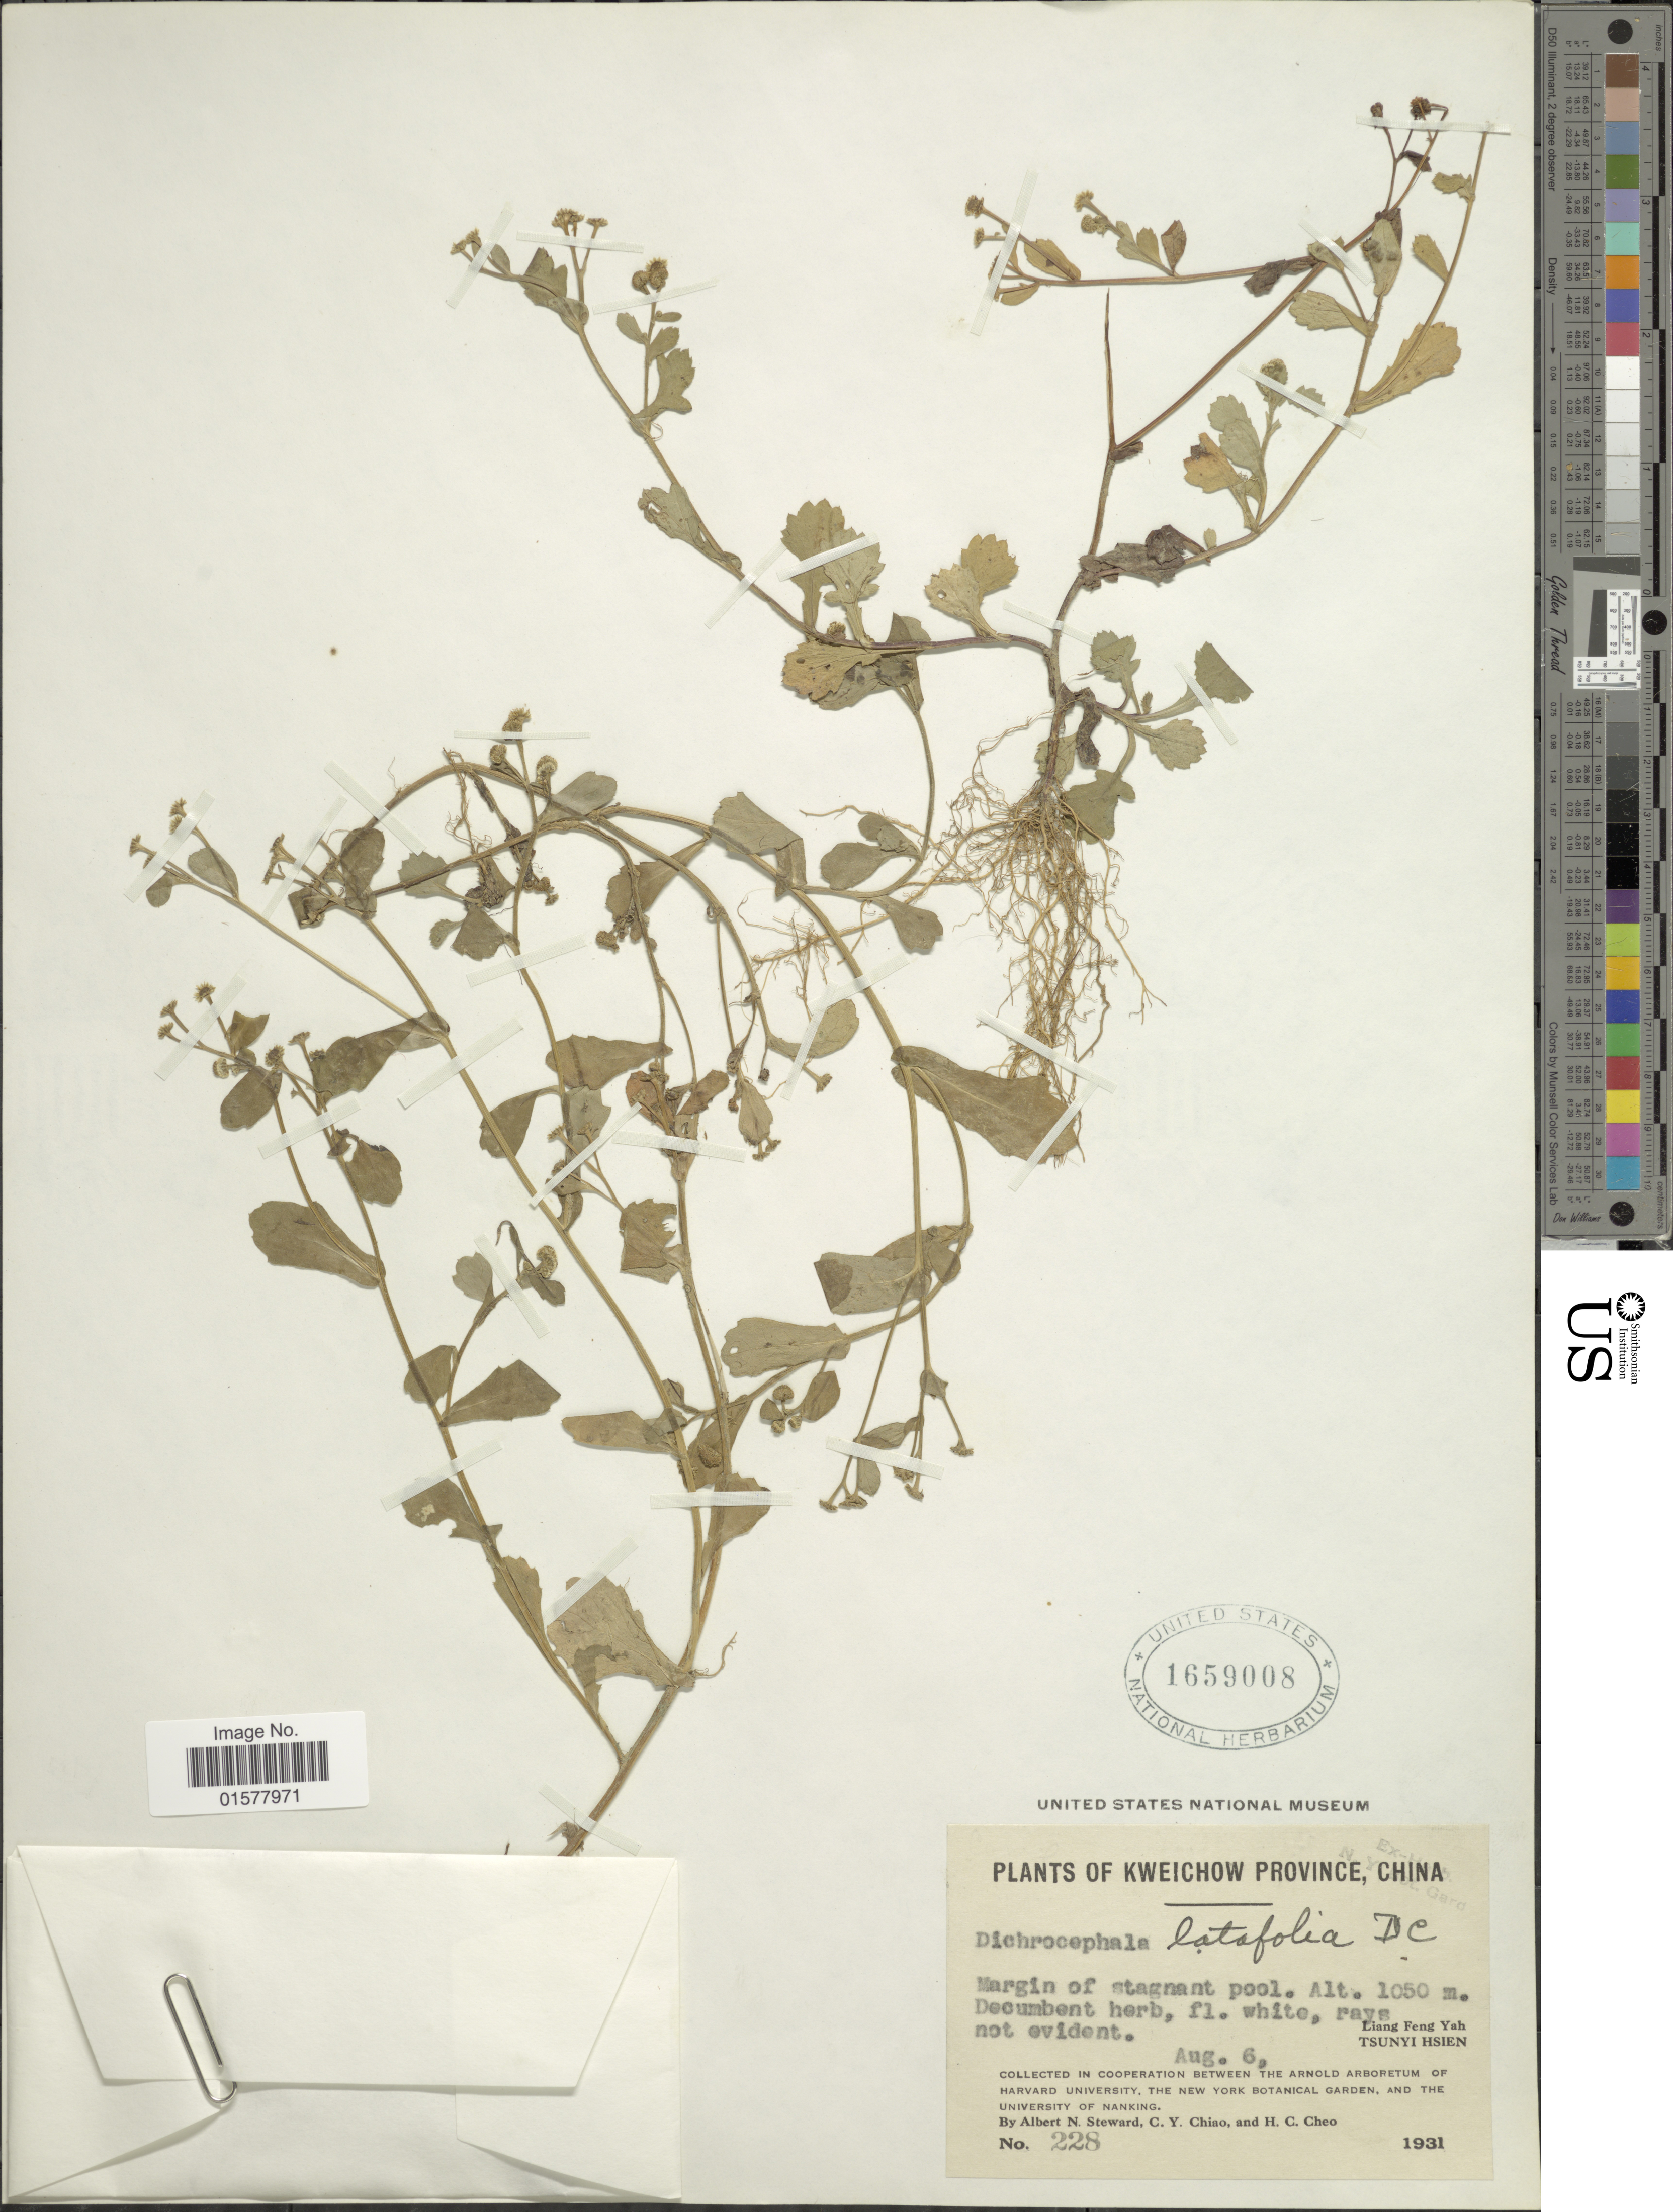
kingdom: Plantae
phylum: Tracheophyta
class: Magnoliopsida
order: Asterales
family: Asteraceae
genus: Dichrocephala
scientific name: Dichrocephala integrifolia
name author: (L. f.) Kuntze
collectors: A. N. Steward, C. Y. Chiao & H. Cheo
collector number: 228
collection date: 1931-08-06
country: China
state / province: Guizhou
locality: Kweichow Province, China, Liang Feng Yah, Tsunyi Hsien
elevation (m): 1050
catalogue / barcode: US 1659008